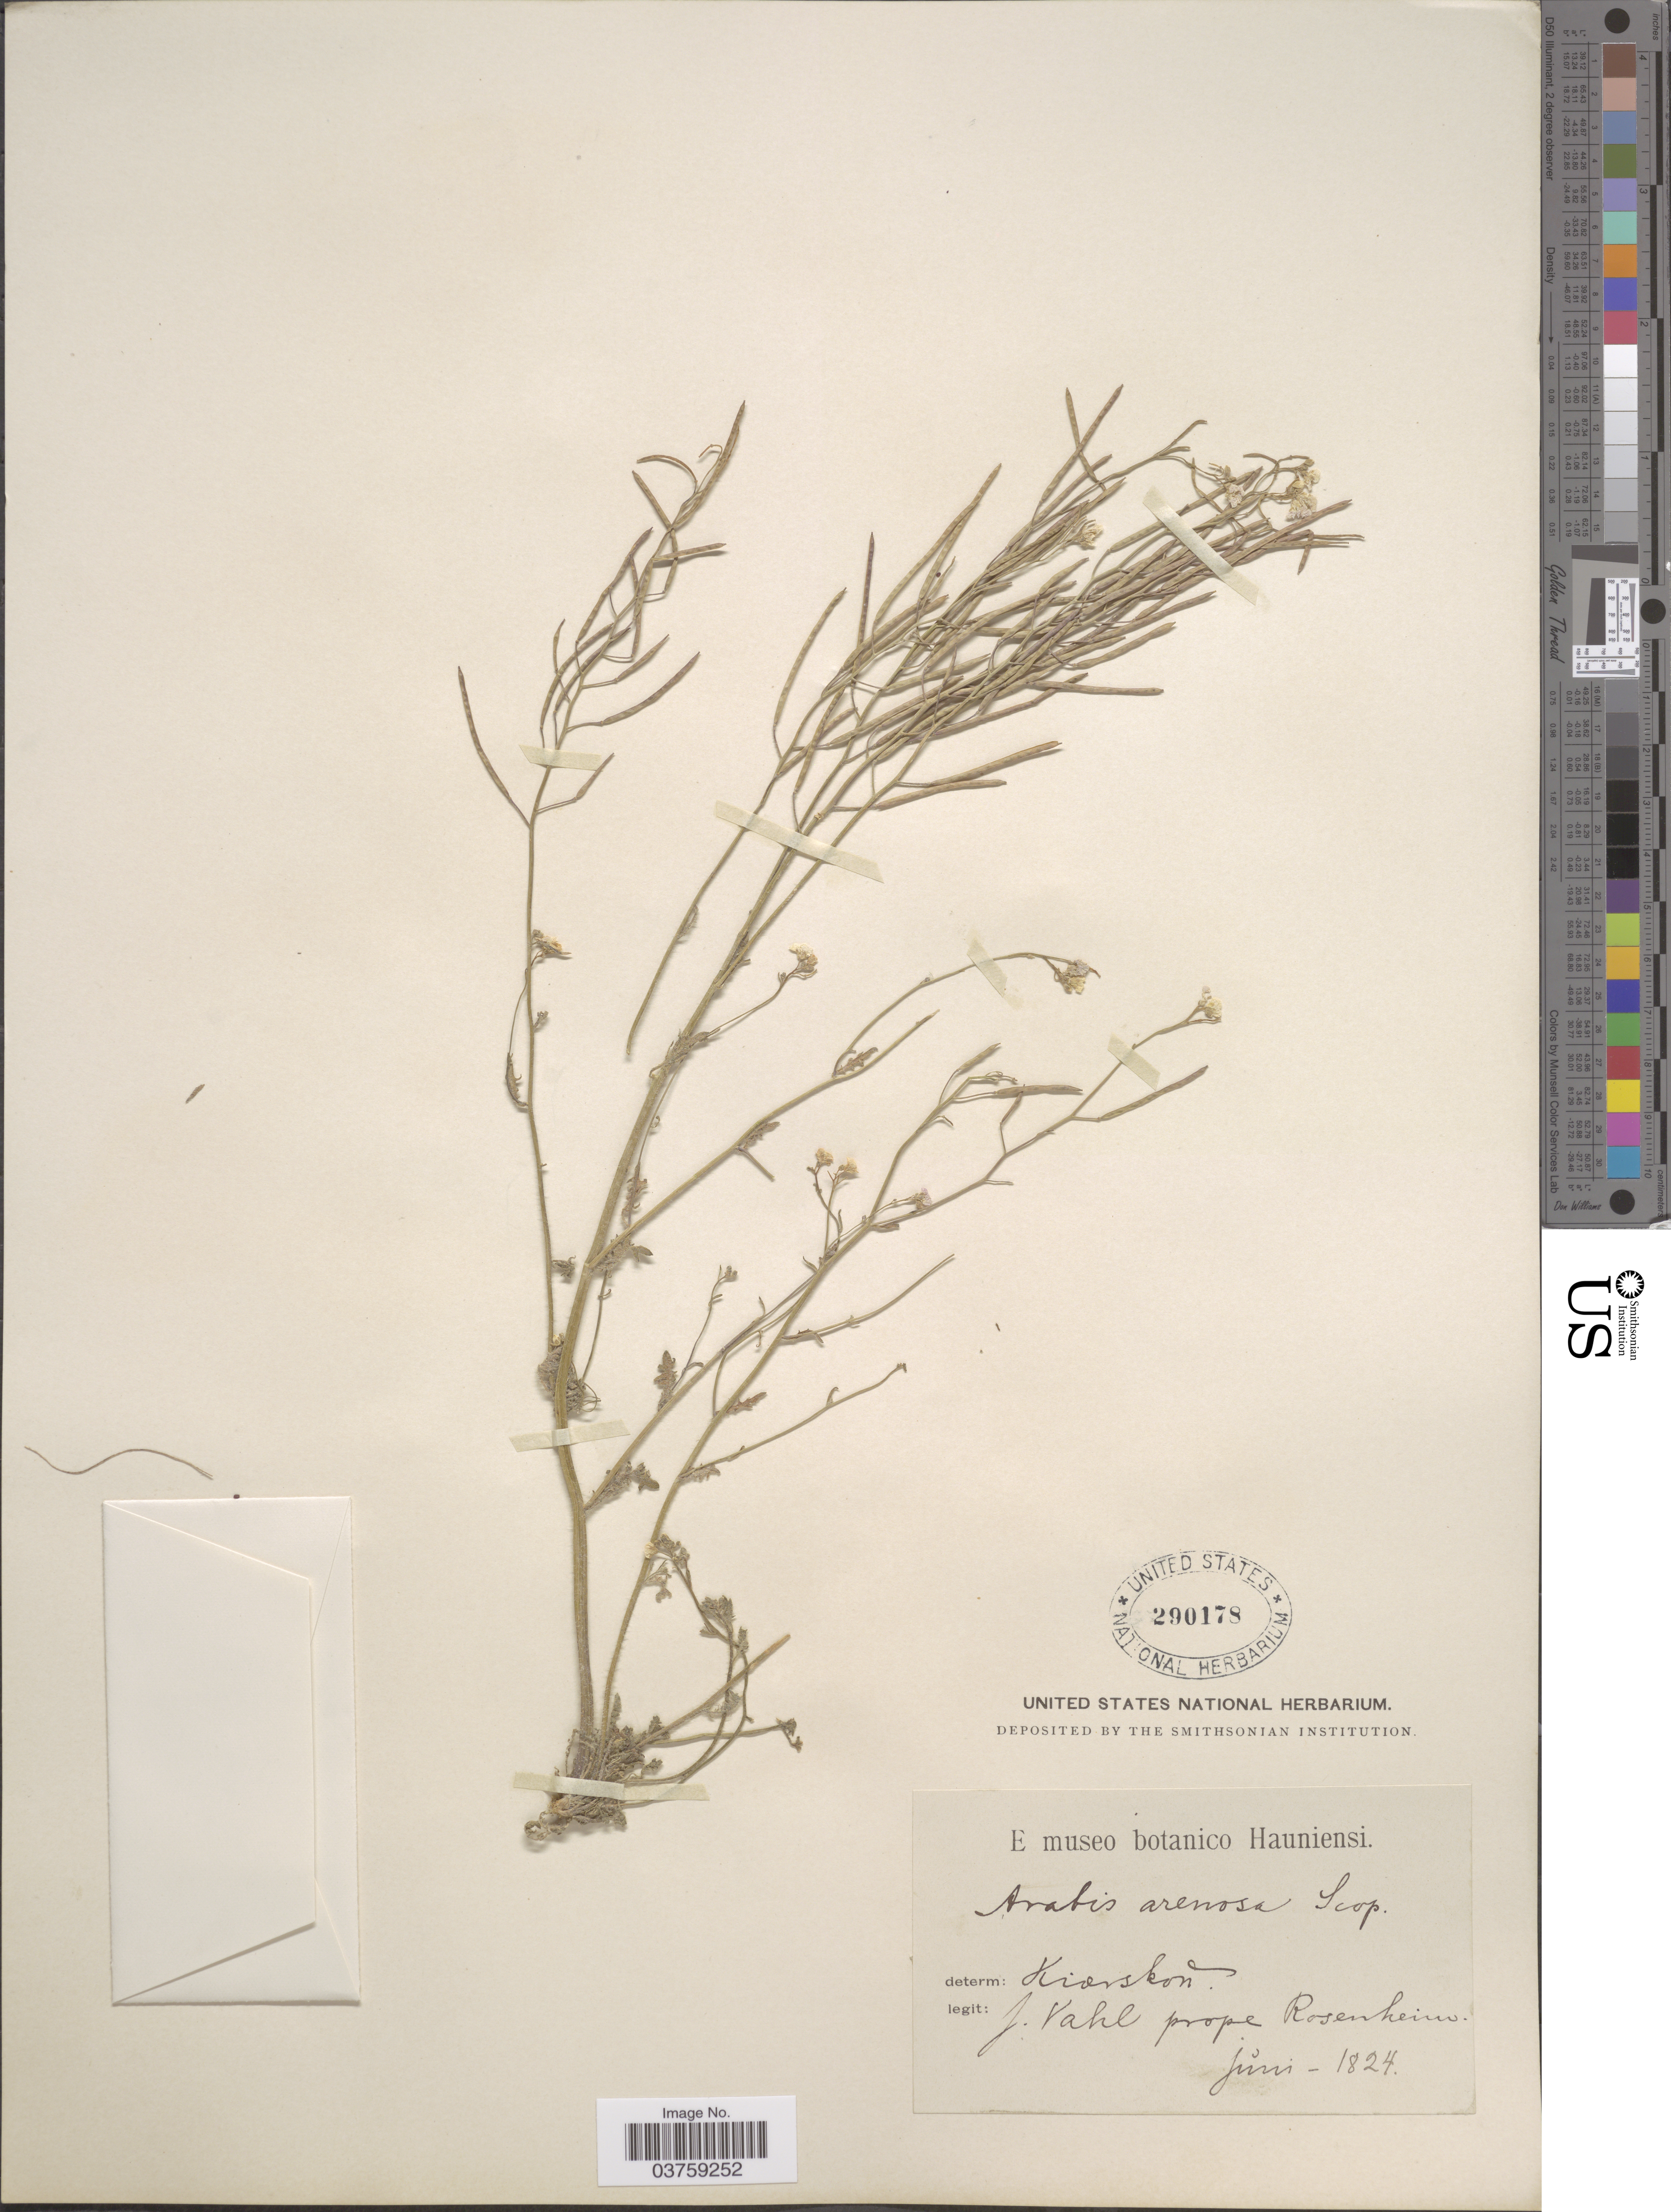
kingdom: Plantae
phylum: Tracheophyta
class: Magnoliopsida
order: Brassicales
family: Brassicaceae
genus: Arabis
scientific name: Arabis arenosa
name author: (L.) Scop.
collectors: J. M. Vahl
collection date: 1824-06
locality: Prope Rosenheim.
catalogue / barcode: US 290178